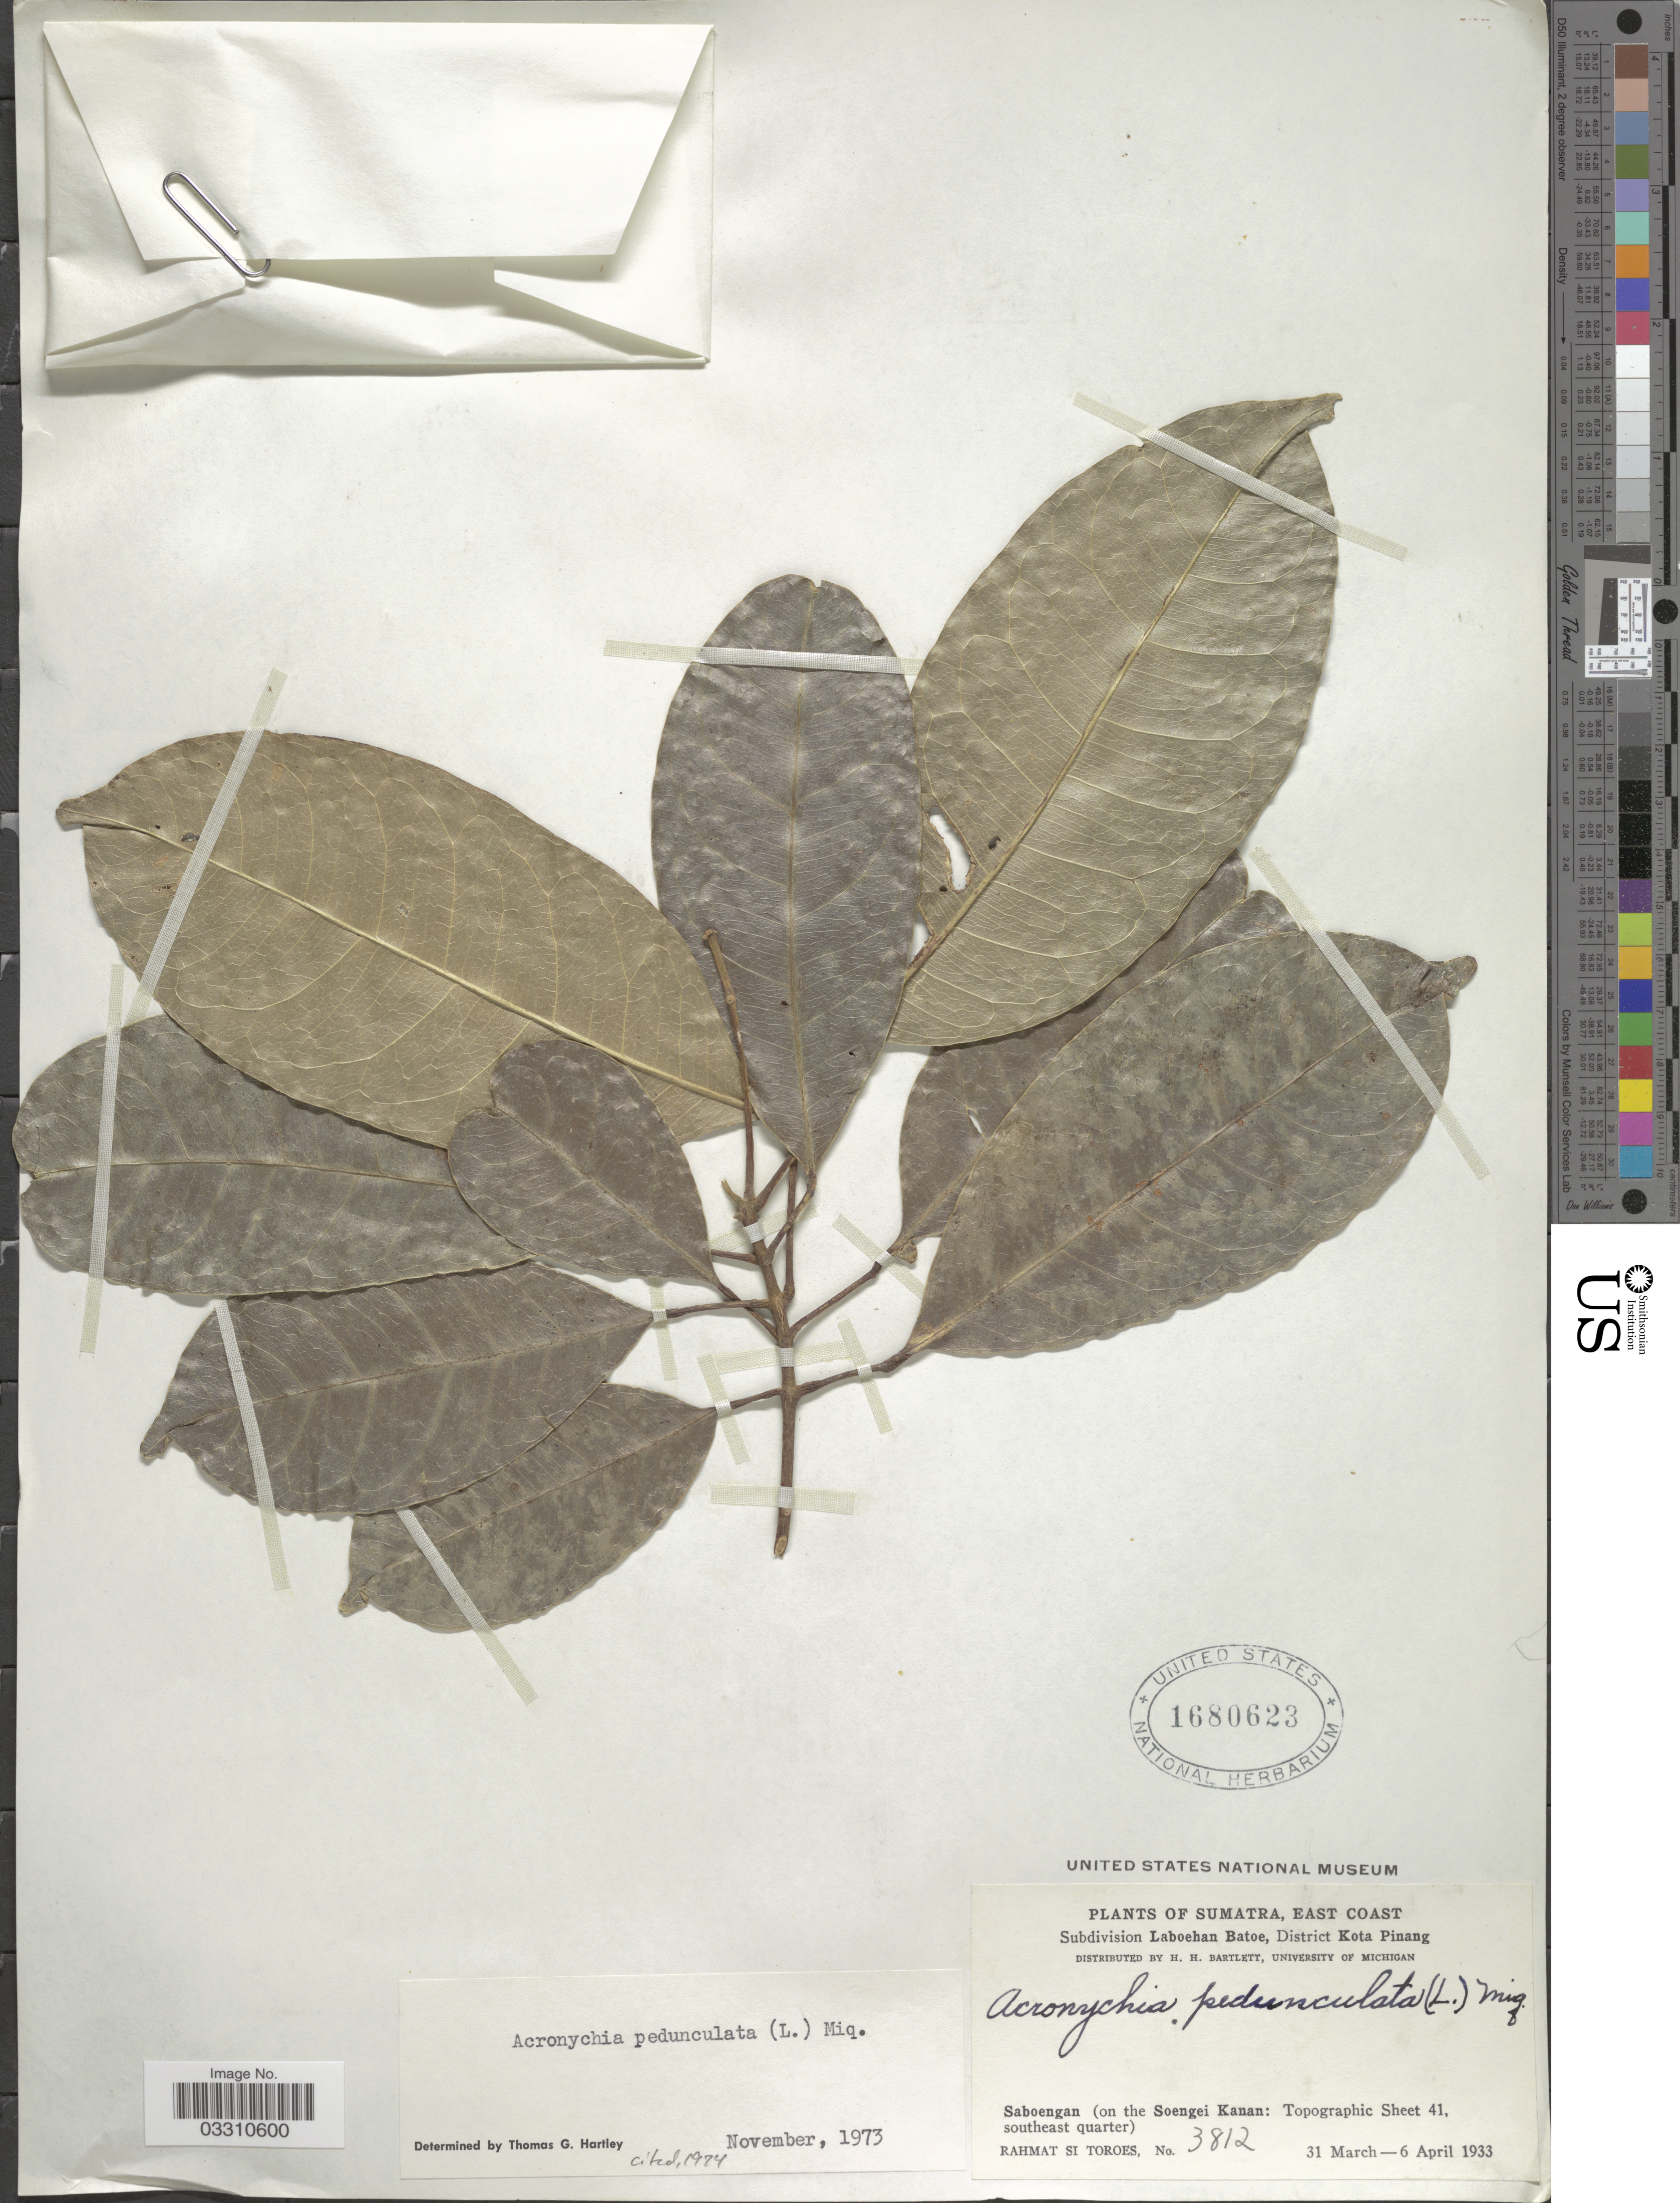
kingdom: Plantae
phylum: Tracheophyta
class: Magnoliopsida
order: Sapindales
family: Rutaceae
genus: Acronychia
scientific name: Acronychia pedunculata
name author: (L.) Miq.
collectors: Rahmat Si Boeea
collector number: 3812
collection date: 1933-03-31/1933-04-06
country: Indonesia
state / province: Sumatra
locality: East Coast. Subdivision Laboehan Batoe, District Kota Pinang. Saboengan (on the Soengei Kanan: Topographic Sheet 41, southeast quarter).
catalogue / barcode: US 1680623